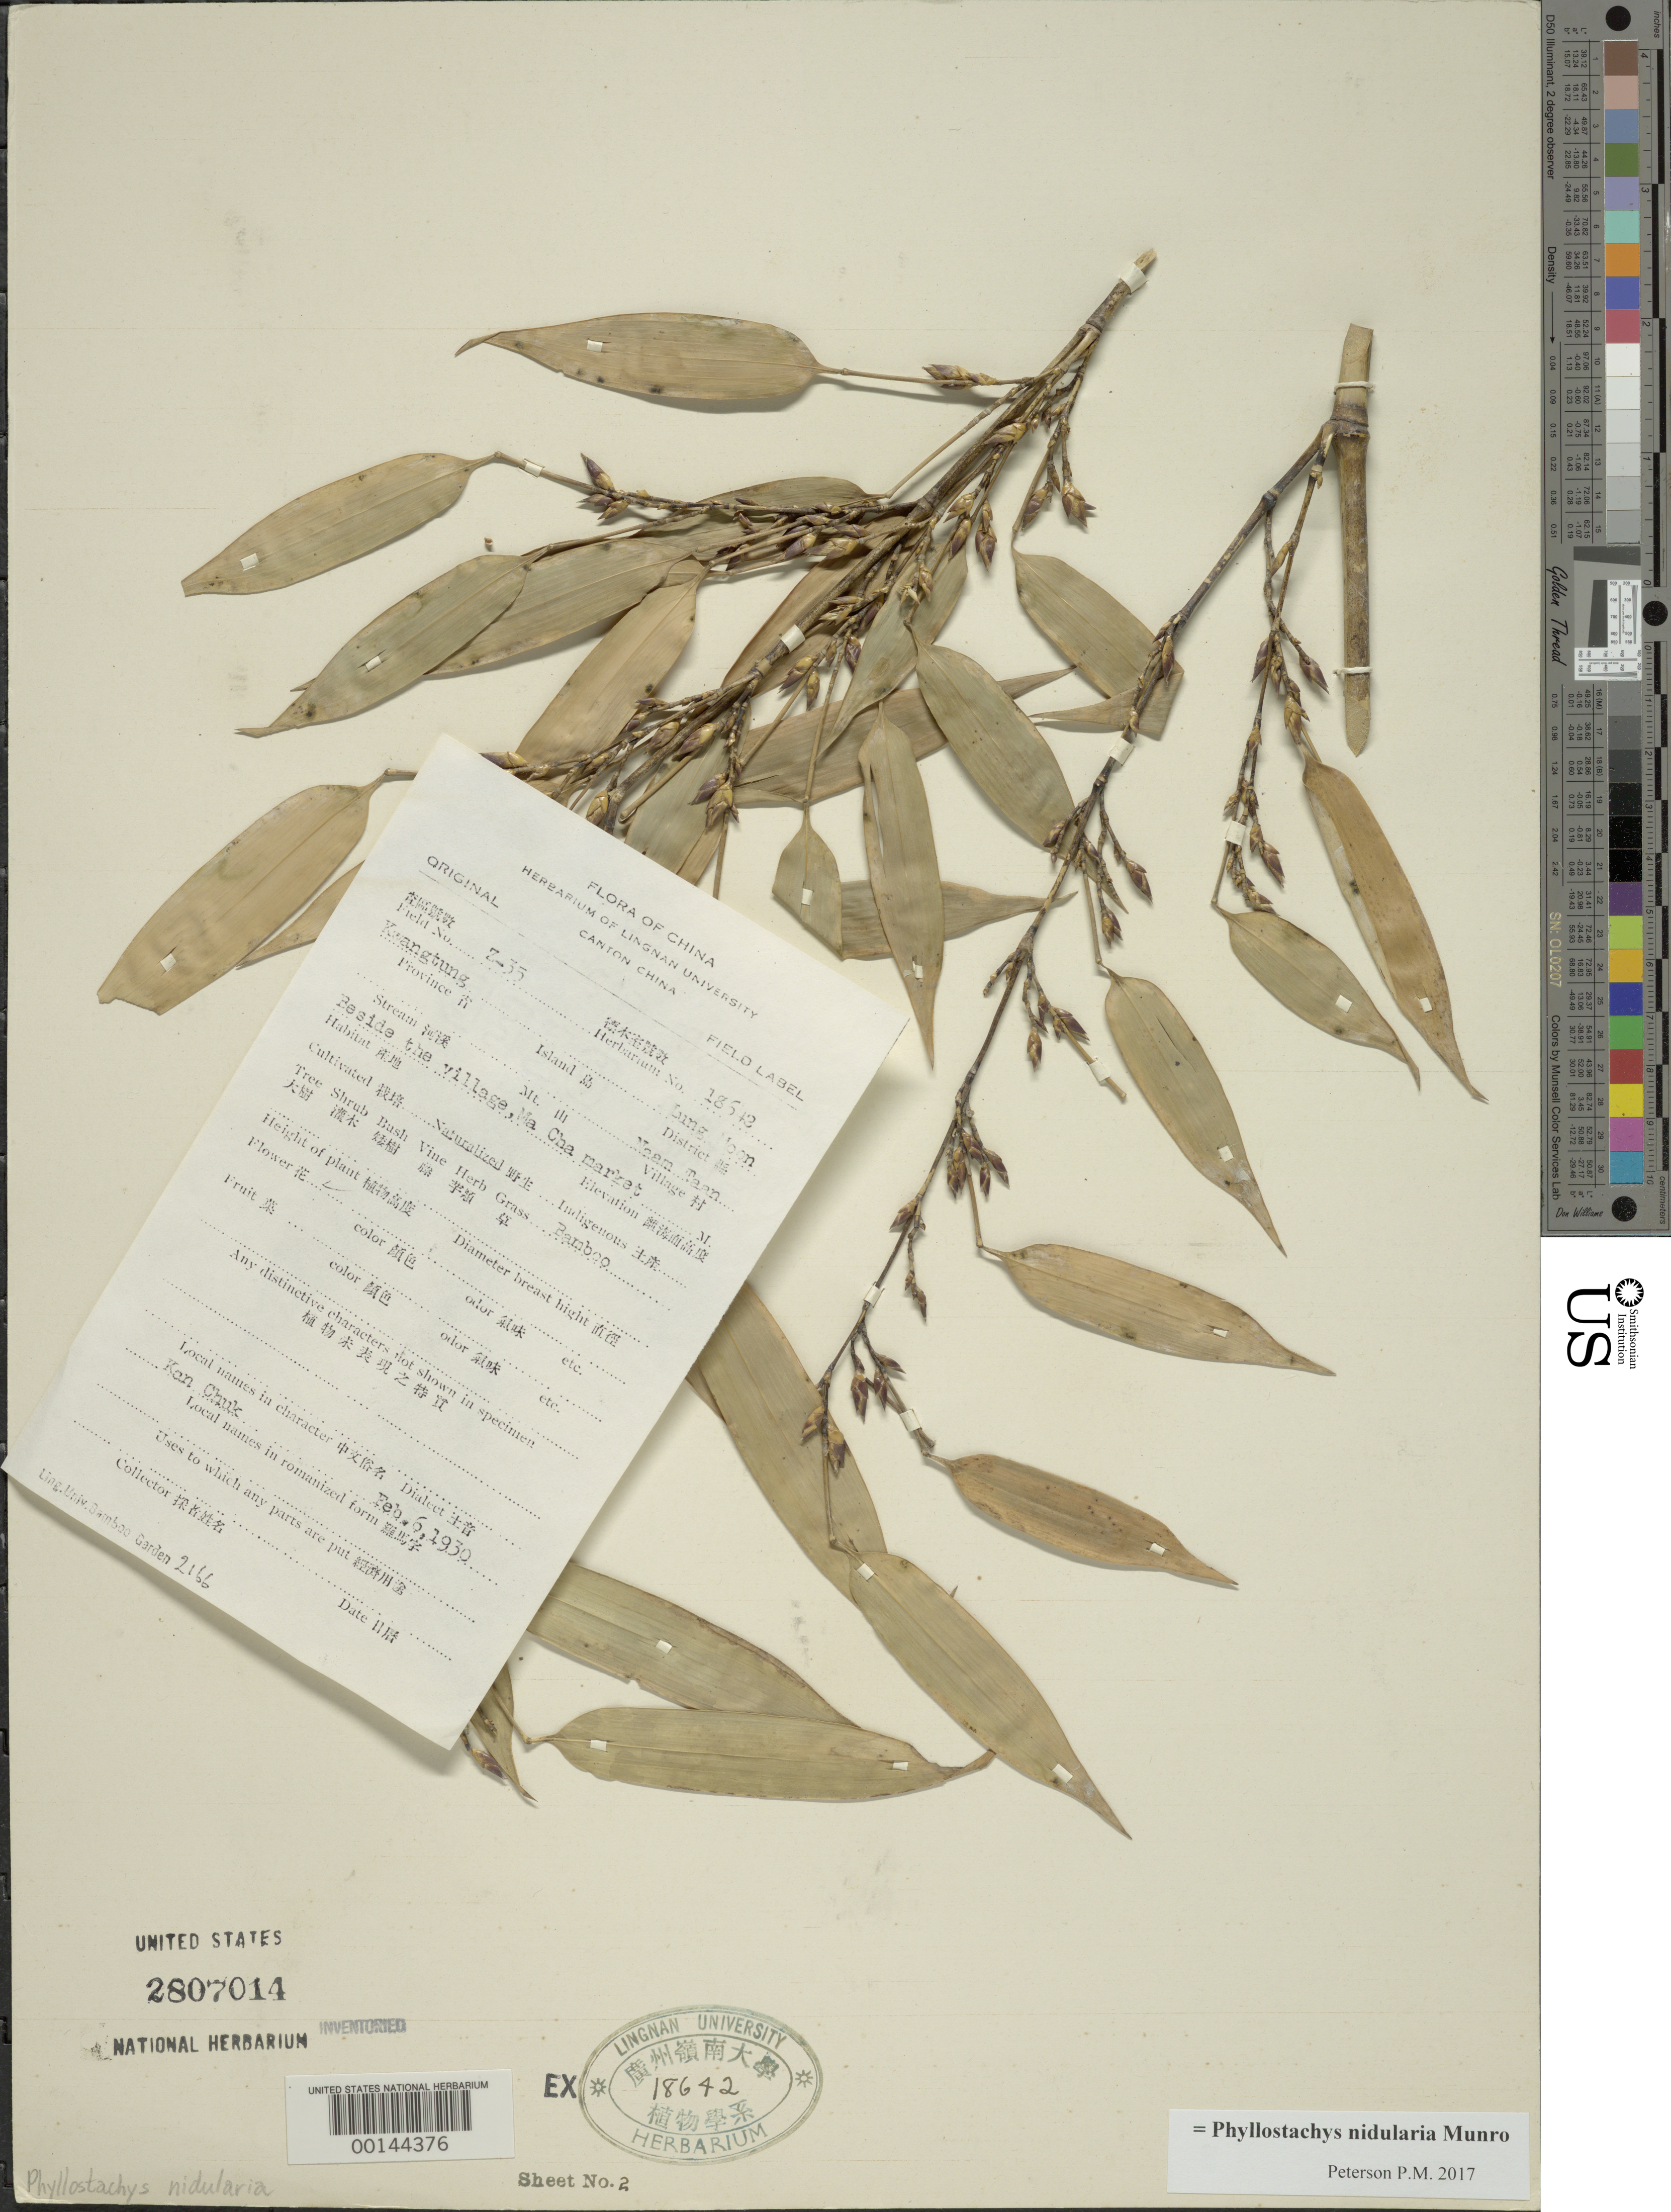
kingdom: Plantae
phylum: Tracheophyta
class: Liliopsida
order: Poales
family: Poaceae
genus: Phyllostachys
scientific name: Phyllostachys nidularia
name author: Munro ex Fenzi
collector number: Z-35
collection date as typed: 06 Feb 1930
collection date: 1930-02-06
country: China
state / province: Guangdong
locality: Lung moon, naam taan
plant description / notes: Lingnan Univ. # 18642, BG 2166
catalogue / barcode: US 2807014